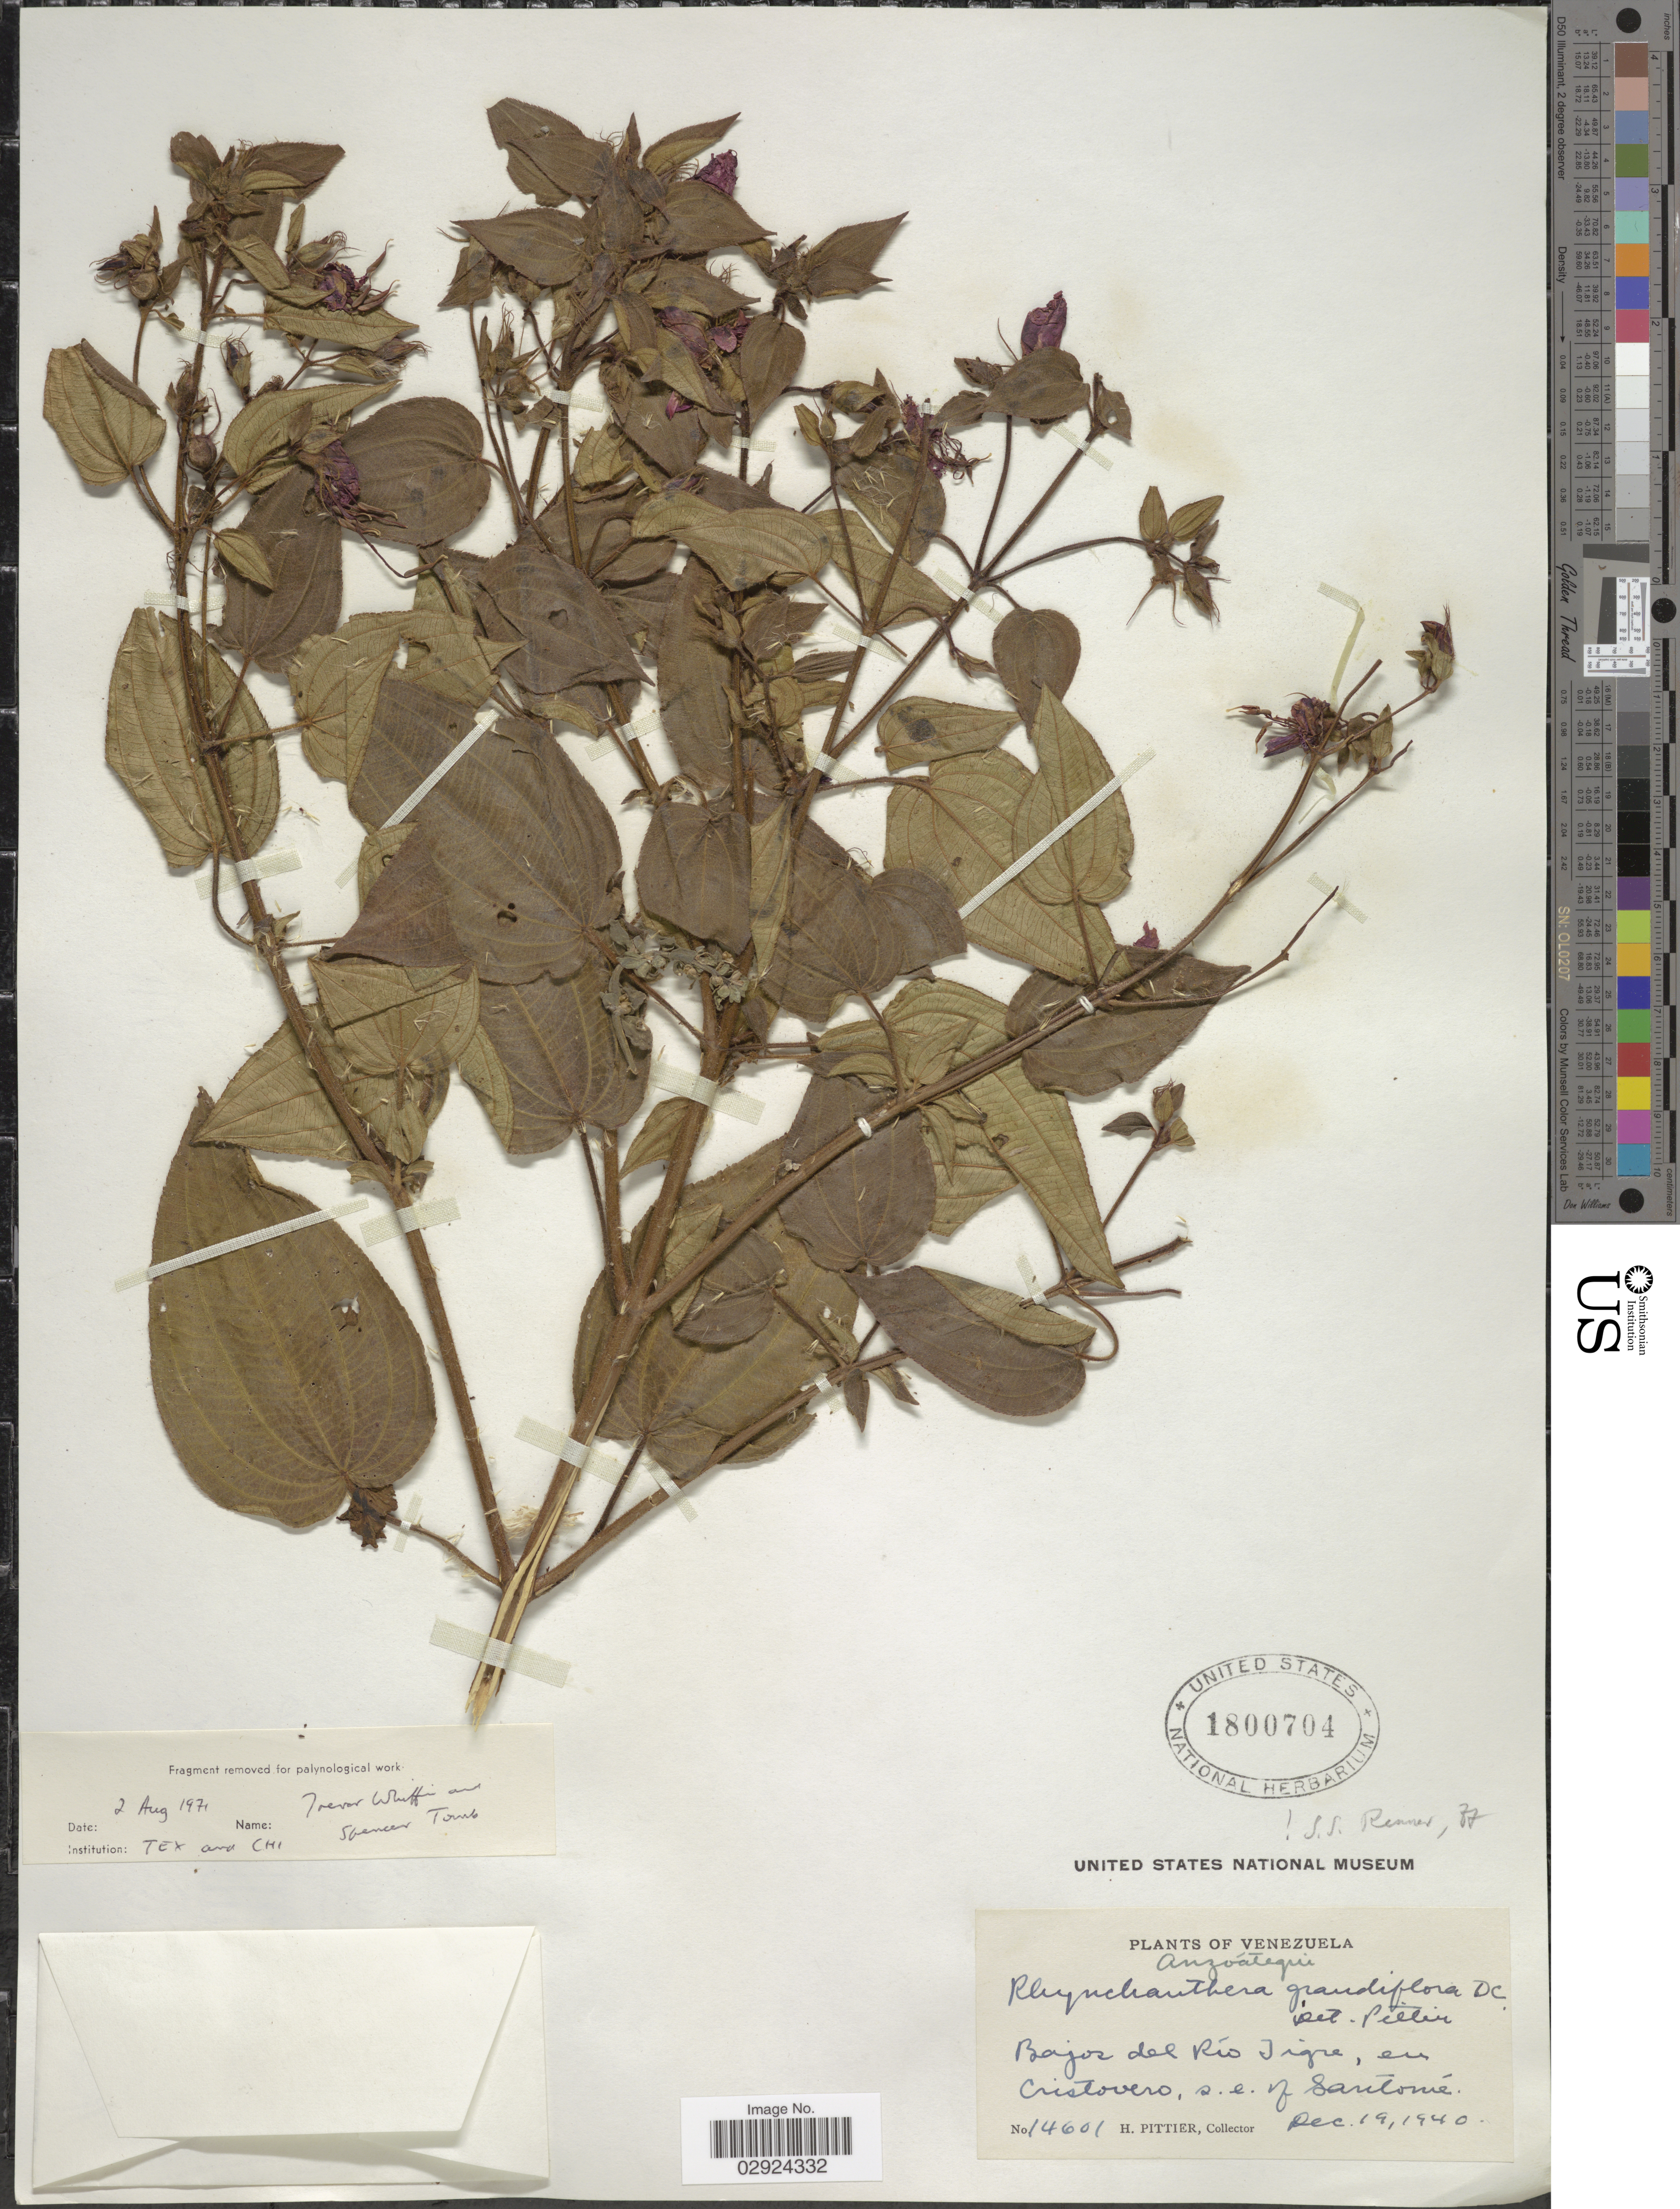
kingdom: Plantae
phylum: Tracheophyta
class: Magnoliopsida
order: Myrtales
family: Melastomataceae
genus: Rhynchanthera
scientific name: Rhynchanthera grandiflora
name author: (Aubl.) DC.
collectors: H. F. Pittier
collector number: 14601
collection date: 1940-12-19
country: Venezuela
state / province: Anzoategui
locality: Bajos del Río Tigre, en Cristovero, s.e. of Santomé.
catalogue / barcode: US 1800704